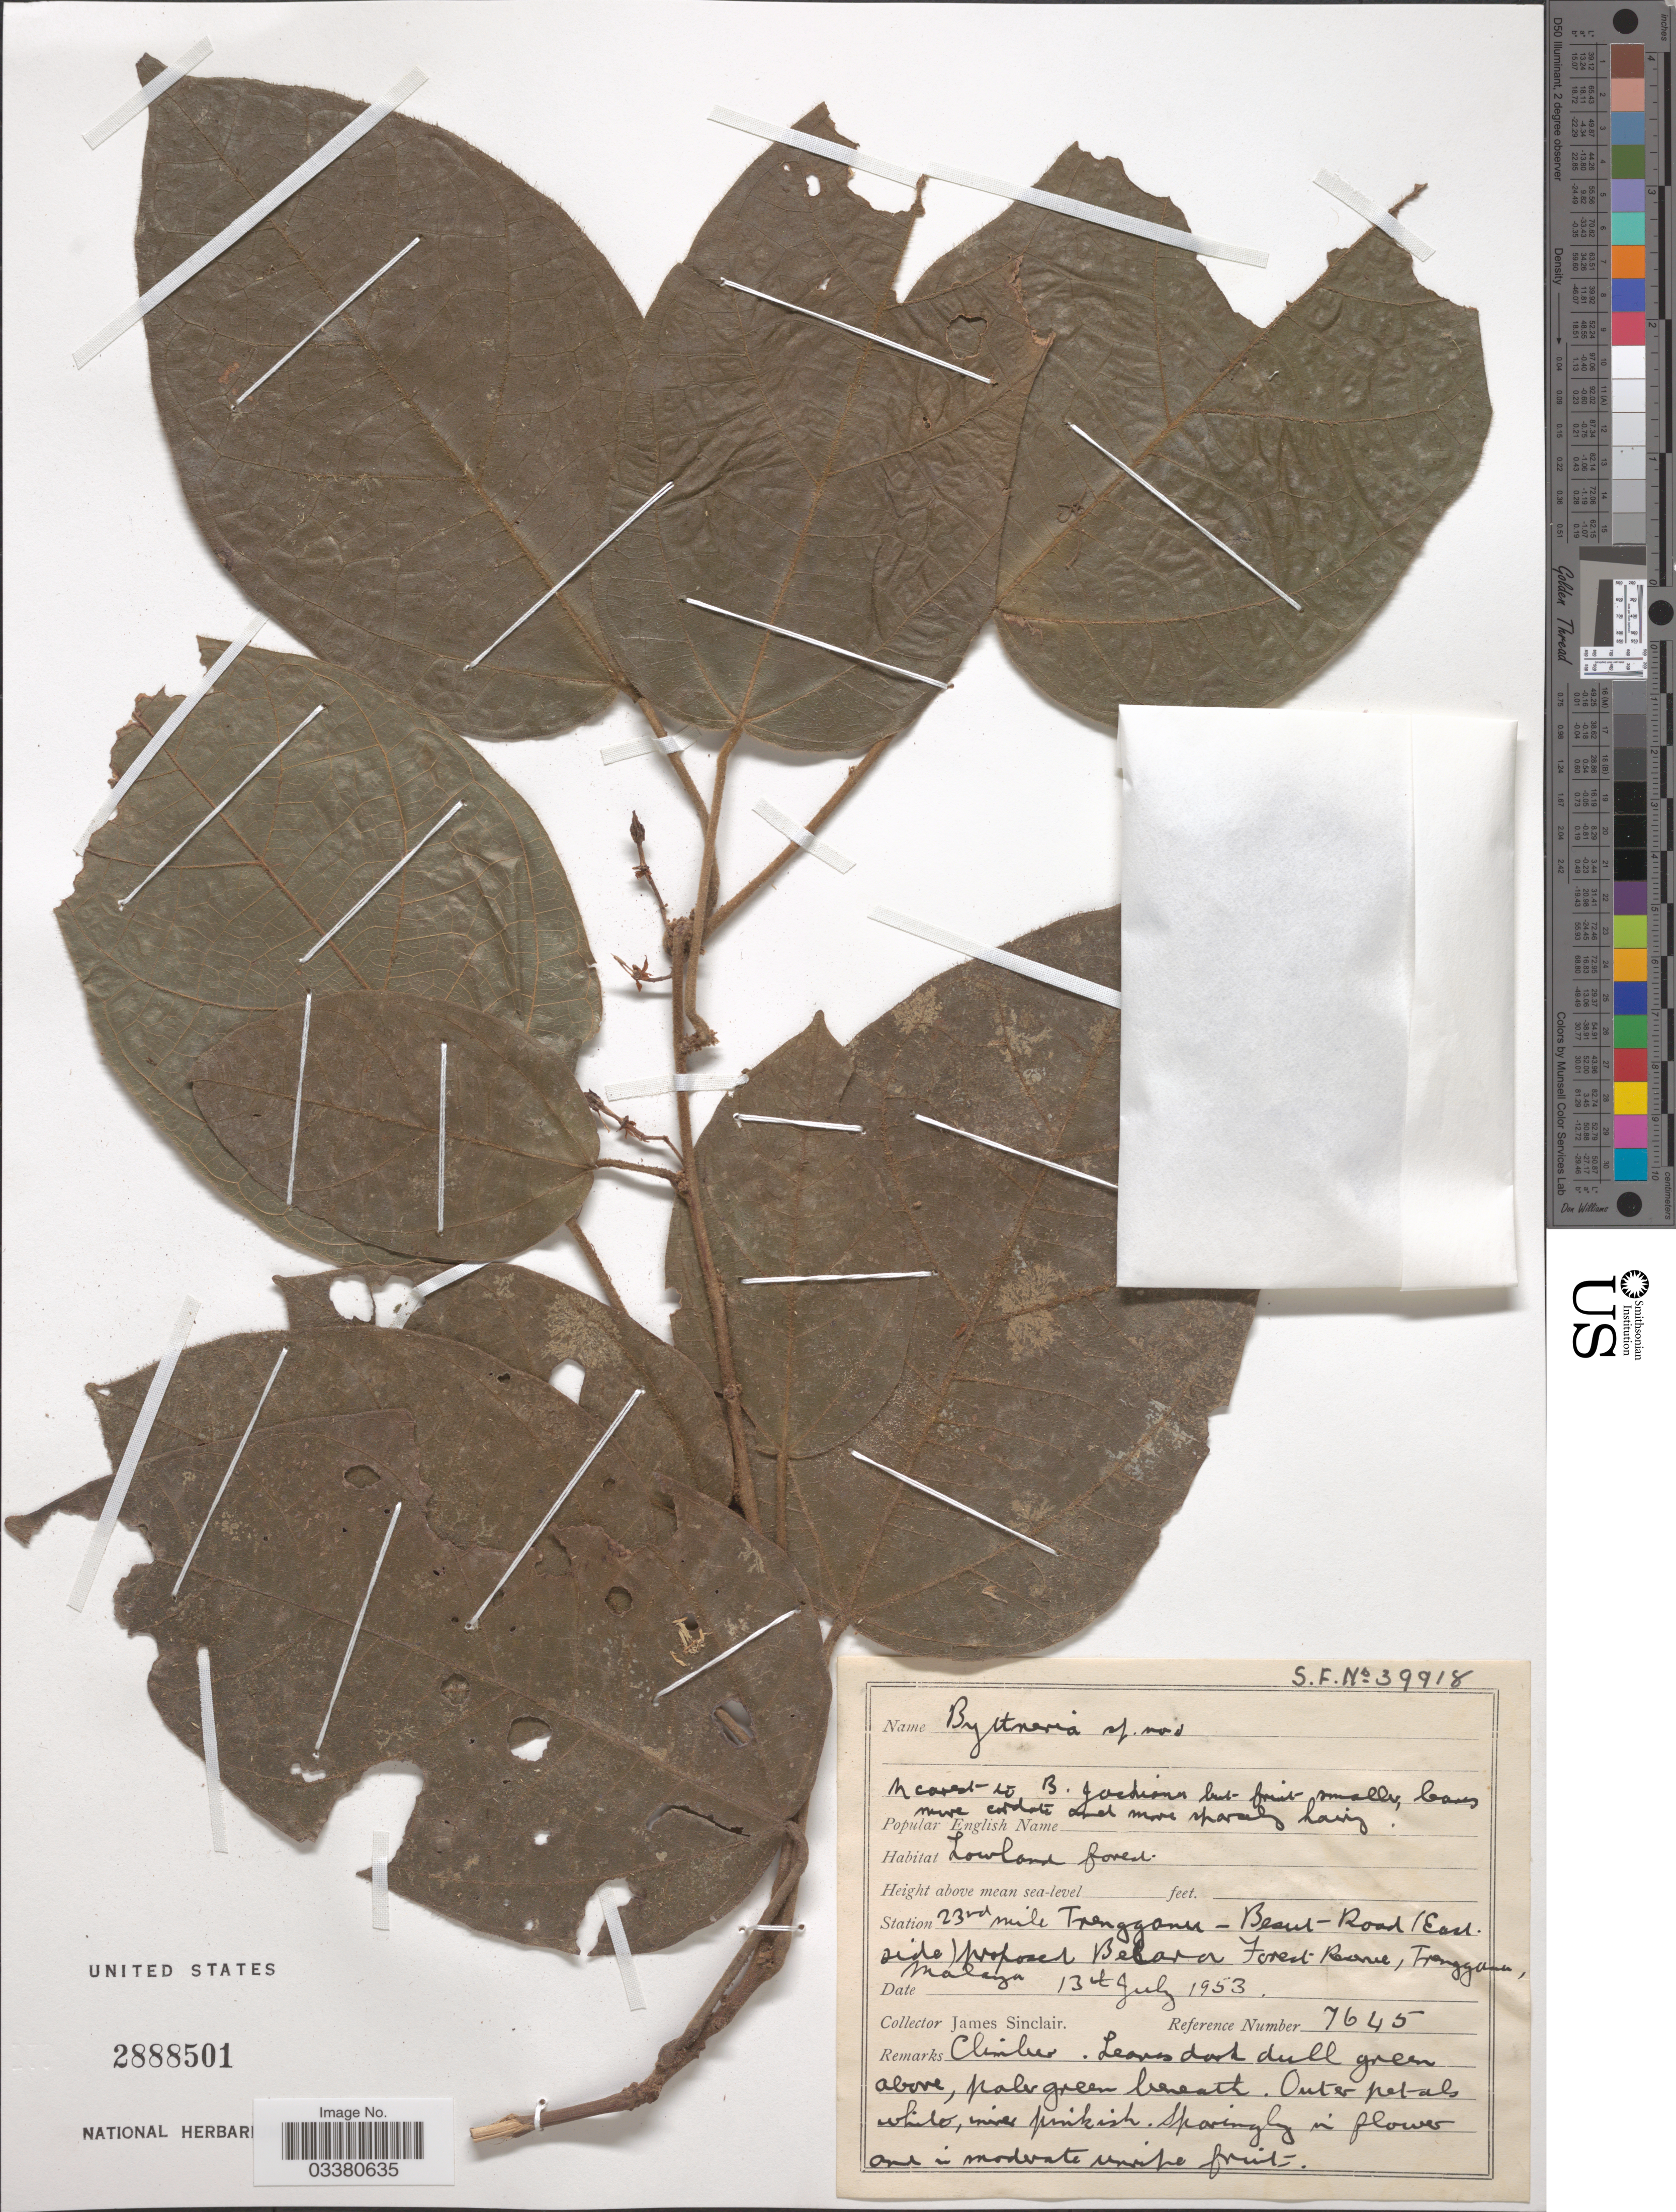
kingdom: Plantae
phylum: Tracheophyta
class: Magnoliopsida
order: Malvales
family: Malvaceae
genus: Byttneria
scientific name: Byttneria sp.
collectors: J. Sinclair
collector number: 7645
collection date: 1953-07-13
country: Malaysia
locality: Station 23rd mile Terengganu- Besut Road (East side) proposed Belara Forest Reserve, Terengganu, Malaya.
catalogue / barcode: US 2888501